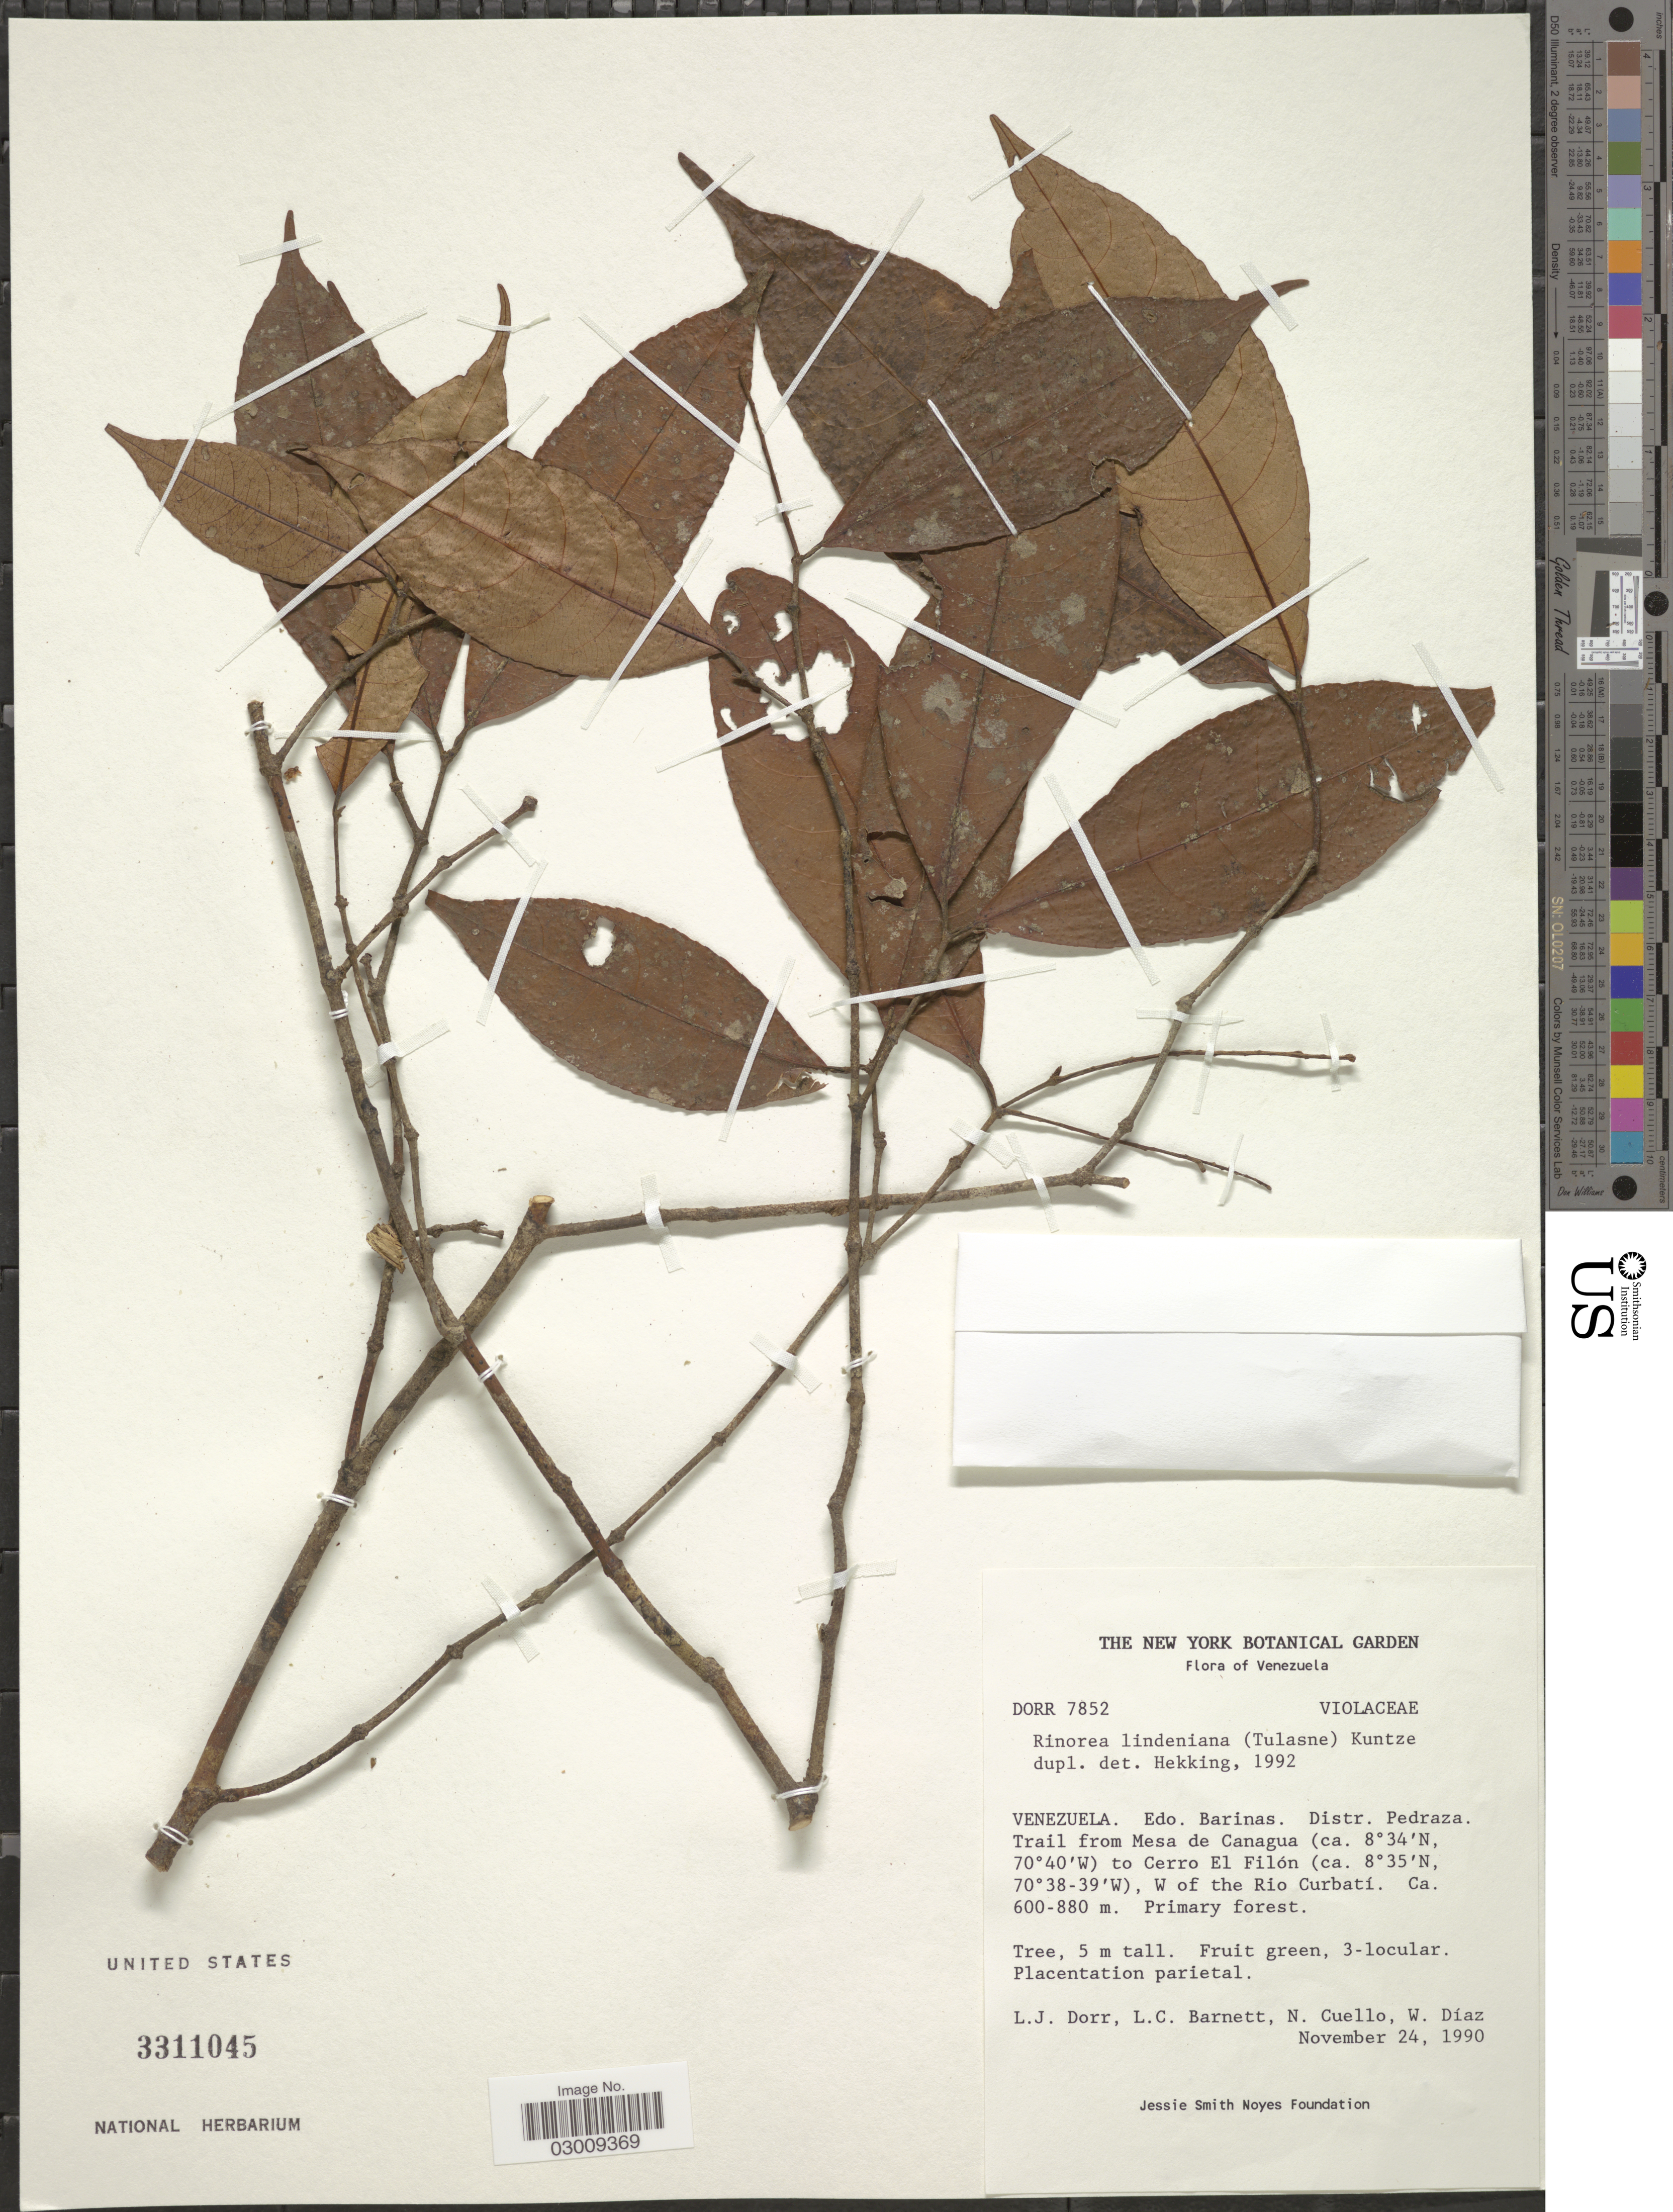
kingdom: Plantae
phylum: Tracheophyta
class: Magnoliopsida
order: Malpighiales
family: Violaceae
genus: Rinorea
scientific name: Rinorea lindeniana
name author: (Tul.) Kuntze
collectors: L. J. Dorr, L. C. Barnett, N. L. Cuello & W. Díaz P.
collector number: DORR7852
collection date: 1990-11-24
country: Venezuela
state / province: Barinas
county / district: Pedraza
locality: Trail from Mesa de Canagua to Cerro El Filón, W of the Rio Curbatí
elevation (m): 600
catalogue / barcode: US 3311045